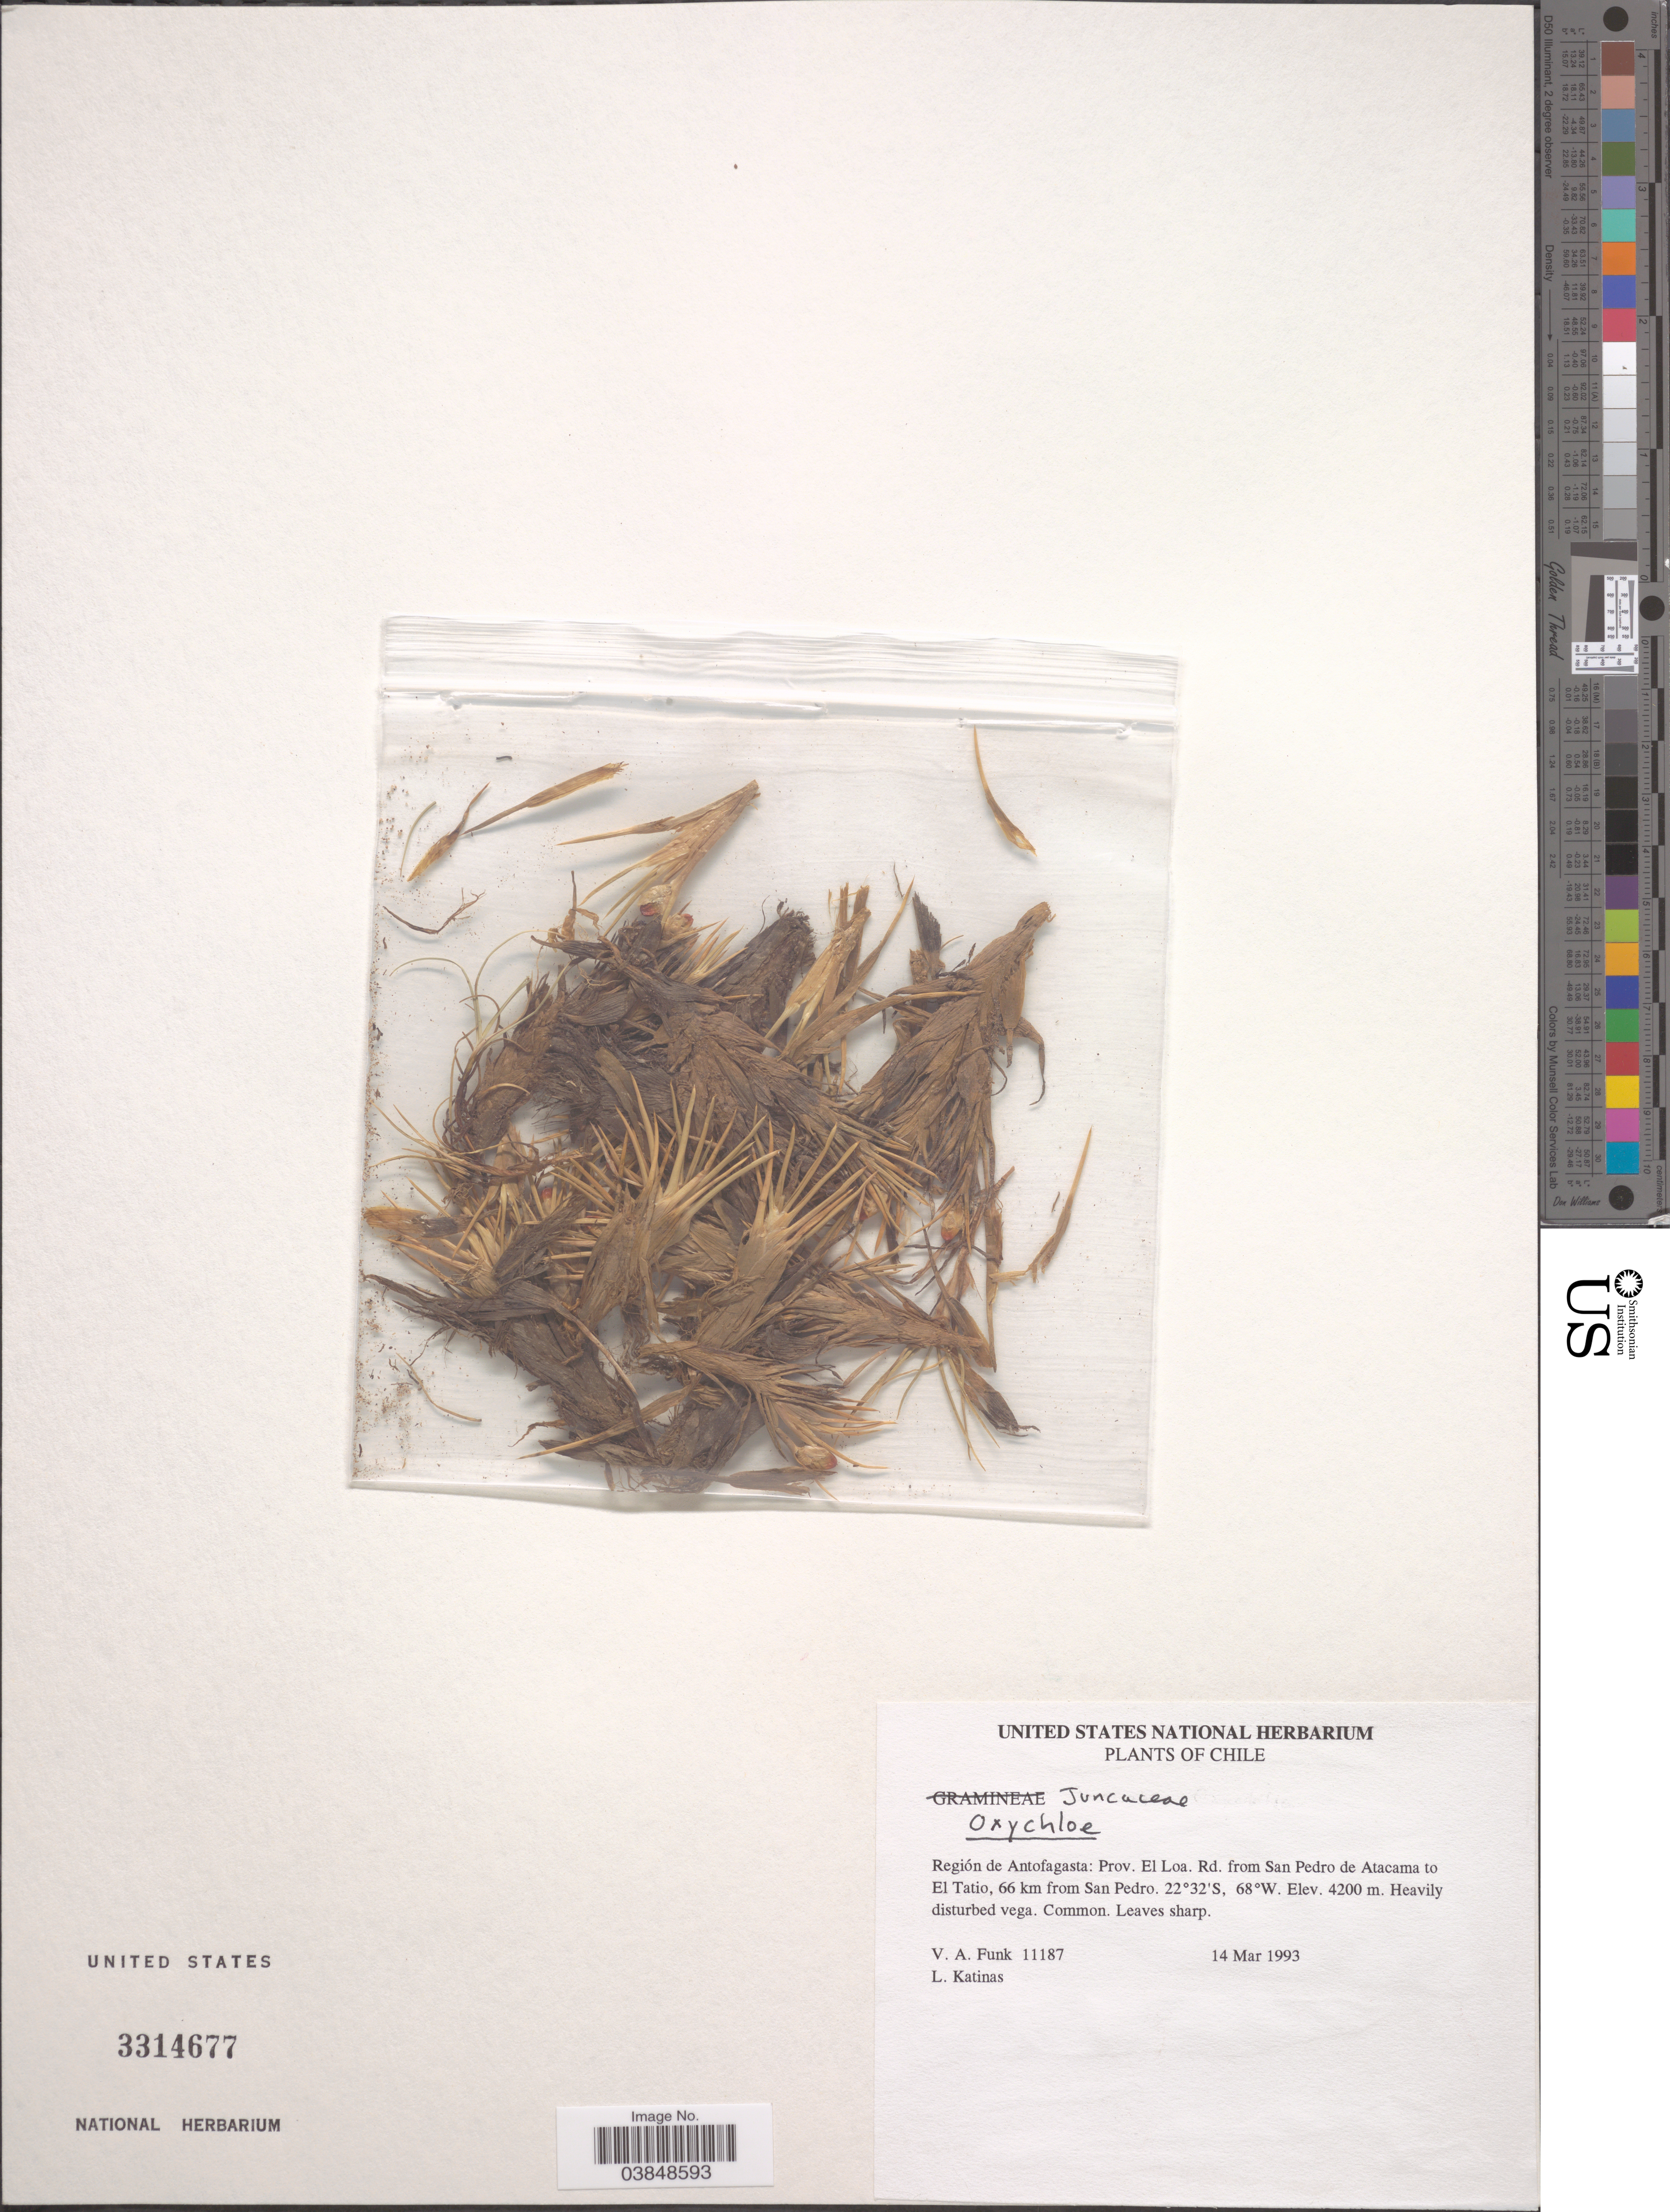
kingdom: Plantae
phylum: Tracheophyta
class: Liliopsida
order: Poales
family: Juncaceae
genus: Oxychloe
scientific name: Oxychloë sp.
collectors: V. Funk & L. Katinas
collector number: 11187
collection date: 1993-03-14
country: Chile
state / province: Antofagasta (II)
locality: Región de Antofagasta: Prov. El Loa. Rd. from San Pedro de Atacama to El Tatio, 66 km from San Pedro.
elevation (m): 4200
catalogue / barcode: US 3314677